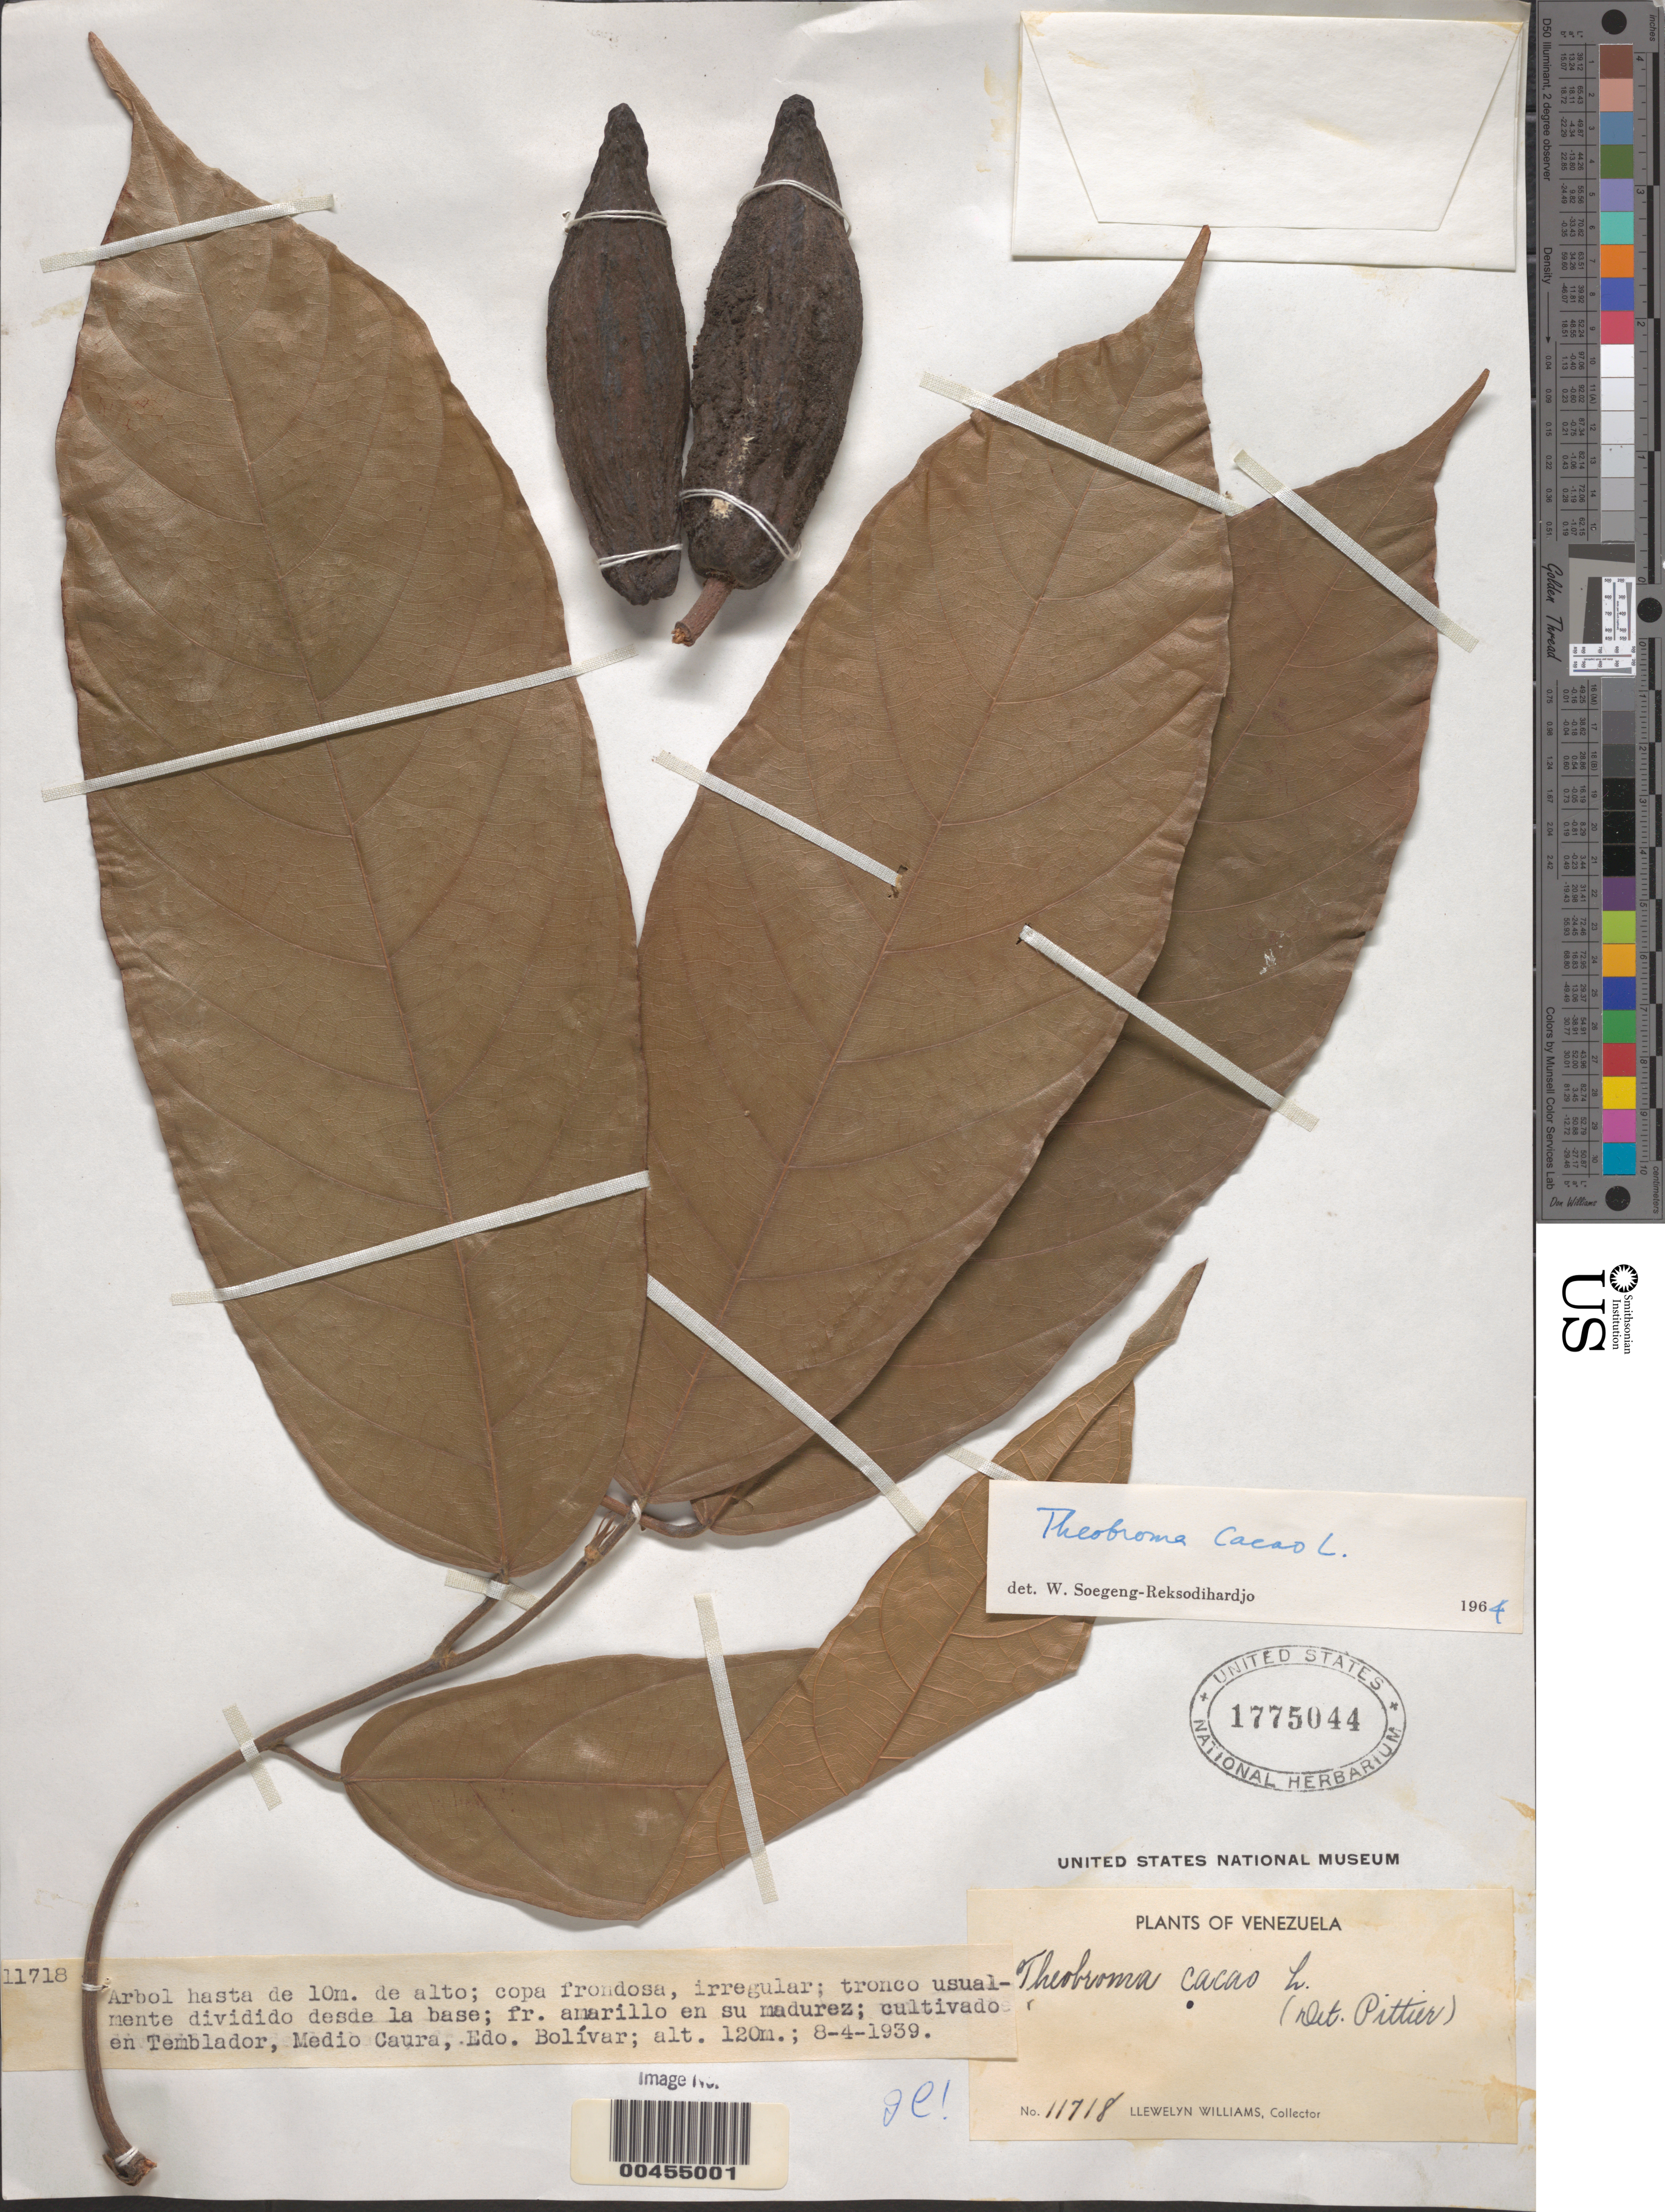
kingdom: Plantae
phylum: Tracheophyta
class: Magnoliopsida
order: Malvales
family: Malvaceae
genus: Theobroma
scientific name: Theobroma cacao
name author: L.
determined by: Soegeng-Reksodihardjo, W.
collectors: Ll. Williams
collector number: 11718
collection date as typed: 08 Apr 1939 or 04 Aug 1939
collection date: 1939-04-08 or 1939-08-04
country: Venezuela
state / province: Bolívar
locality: cultivado en Temblador, Medio Caura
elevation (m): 120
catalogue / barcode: US 1775044